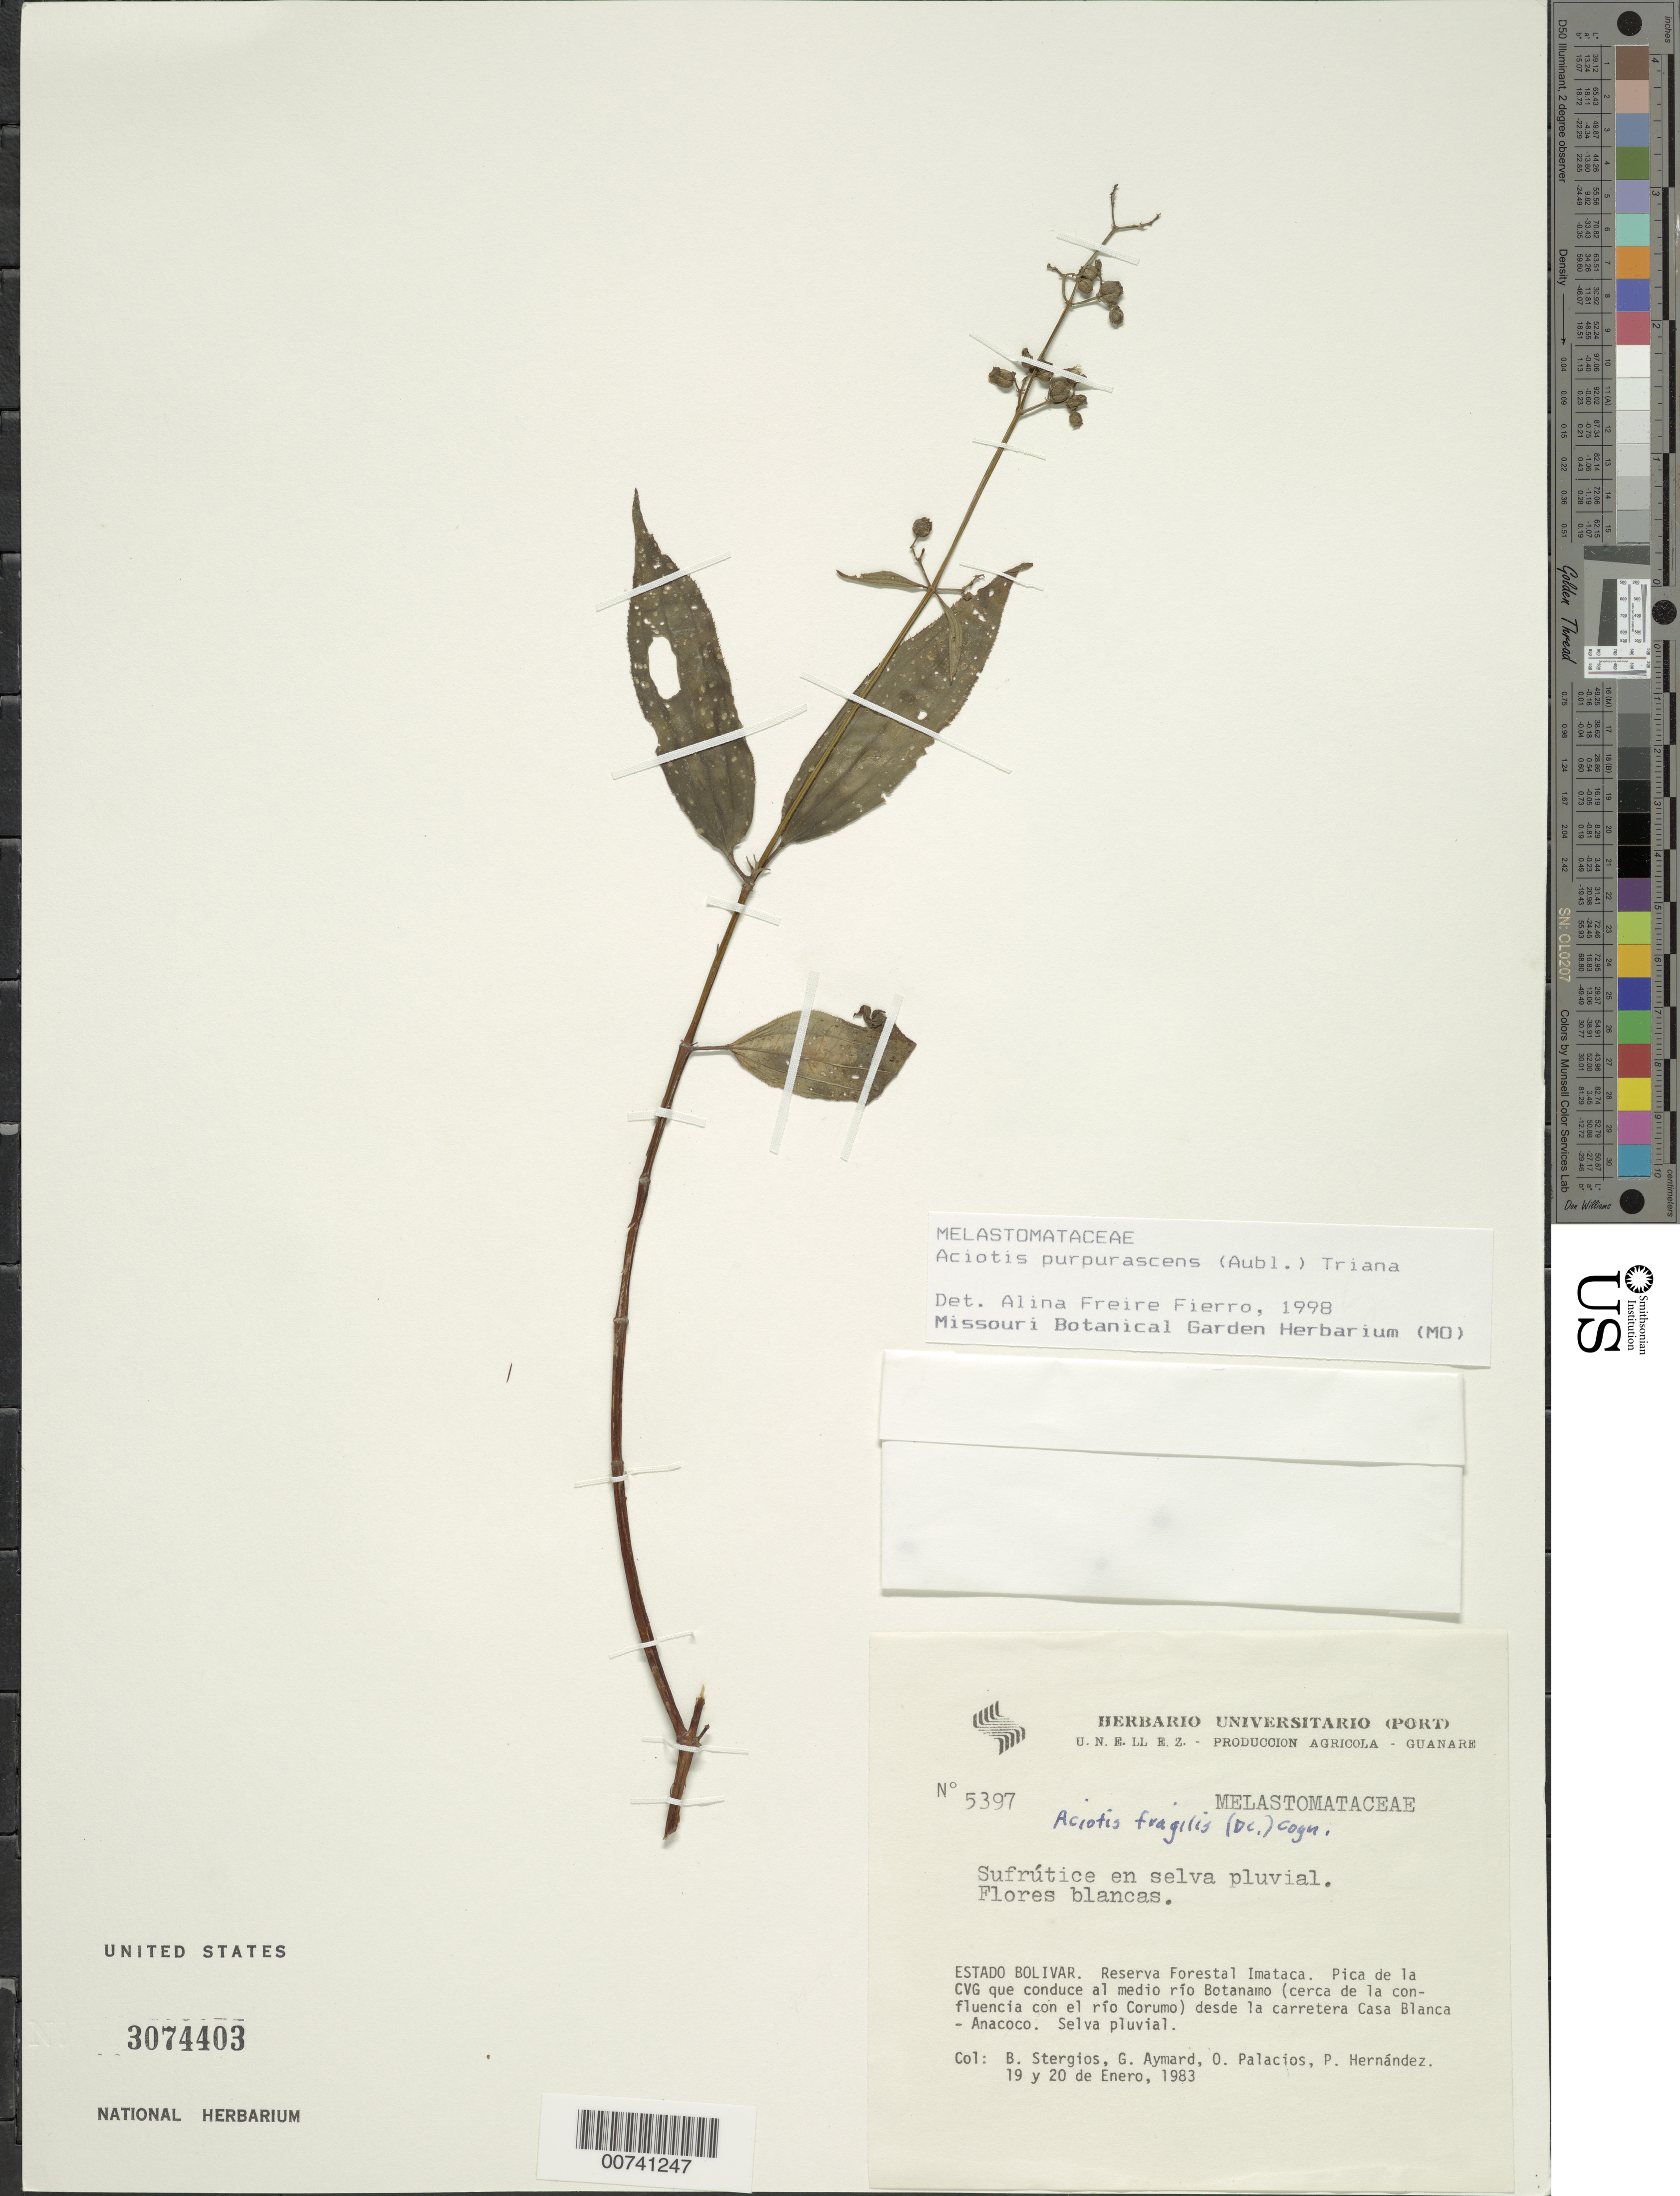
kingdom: Plantae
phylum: Tracheophyta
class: Magnoliopsida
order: Myrtales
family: Melastomataceae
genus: Aciotis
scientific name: Aciotis purpurascens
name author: (Aubl.) Triana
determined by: Freire-Fierro, A.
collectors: B. G. Stergios, G. A. Aymard, O. Palacios & P. Hernández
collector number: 5397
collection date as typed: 19-Jan-83 to 20-Jan-83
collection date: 1983-01-19/1983-01-20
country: Venezuela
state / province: Bolívar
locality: Reserva Forestal Imataca, Pica de la CVG que conduce al medio Río Botanamo (cerca de la confluencia con el Río Coruma) desde la carretera Casa Blanca - Anacoco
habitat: Selva pluvial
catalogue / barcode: US 3074403